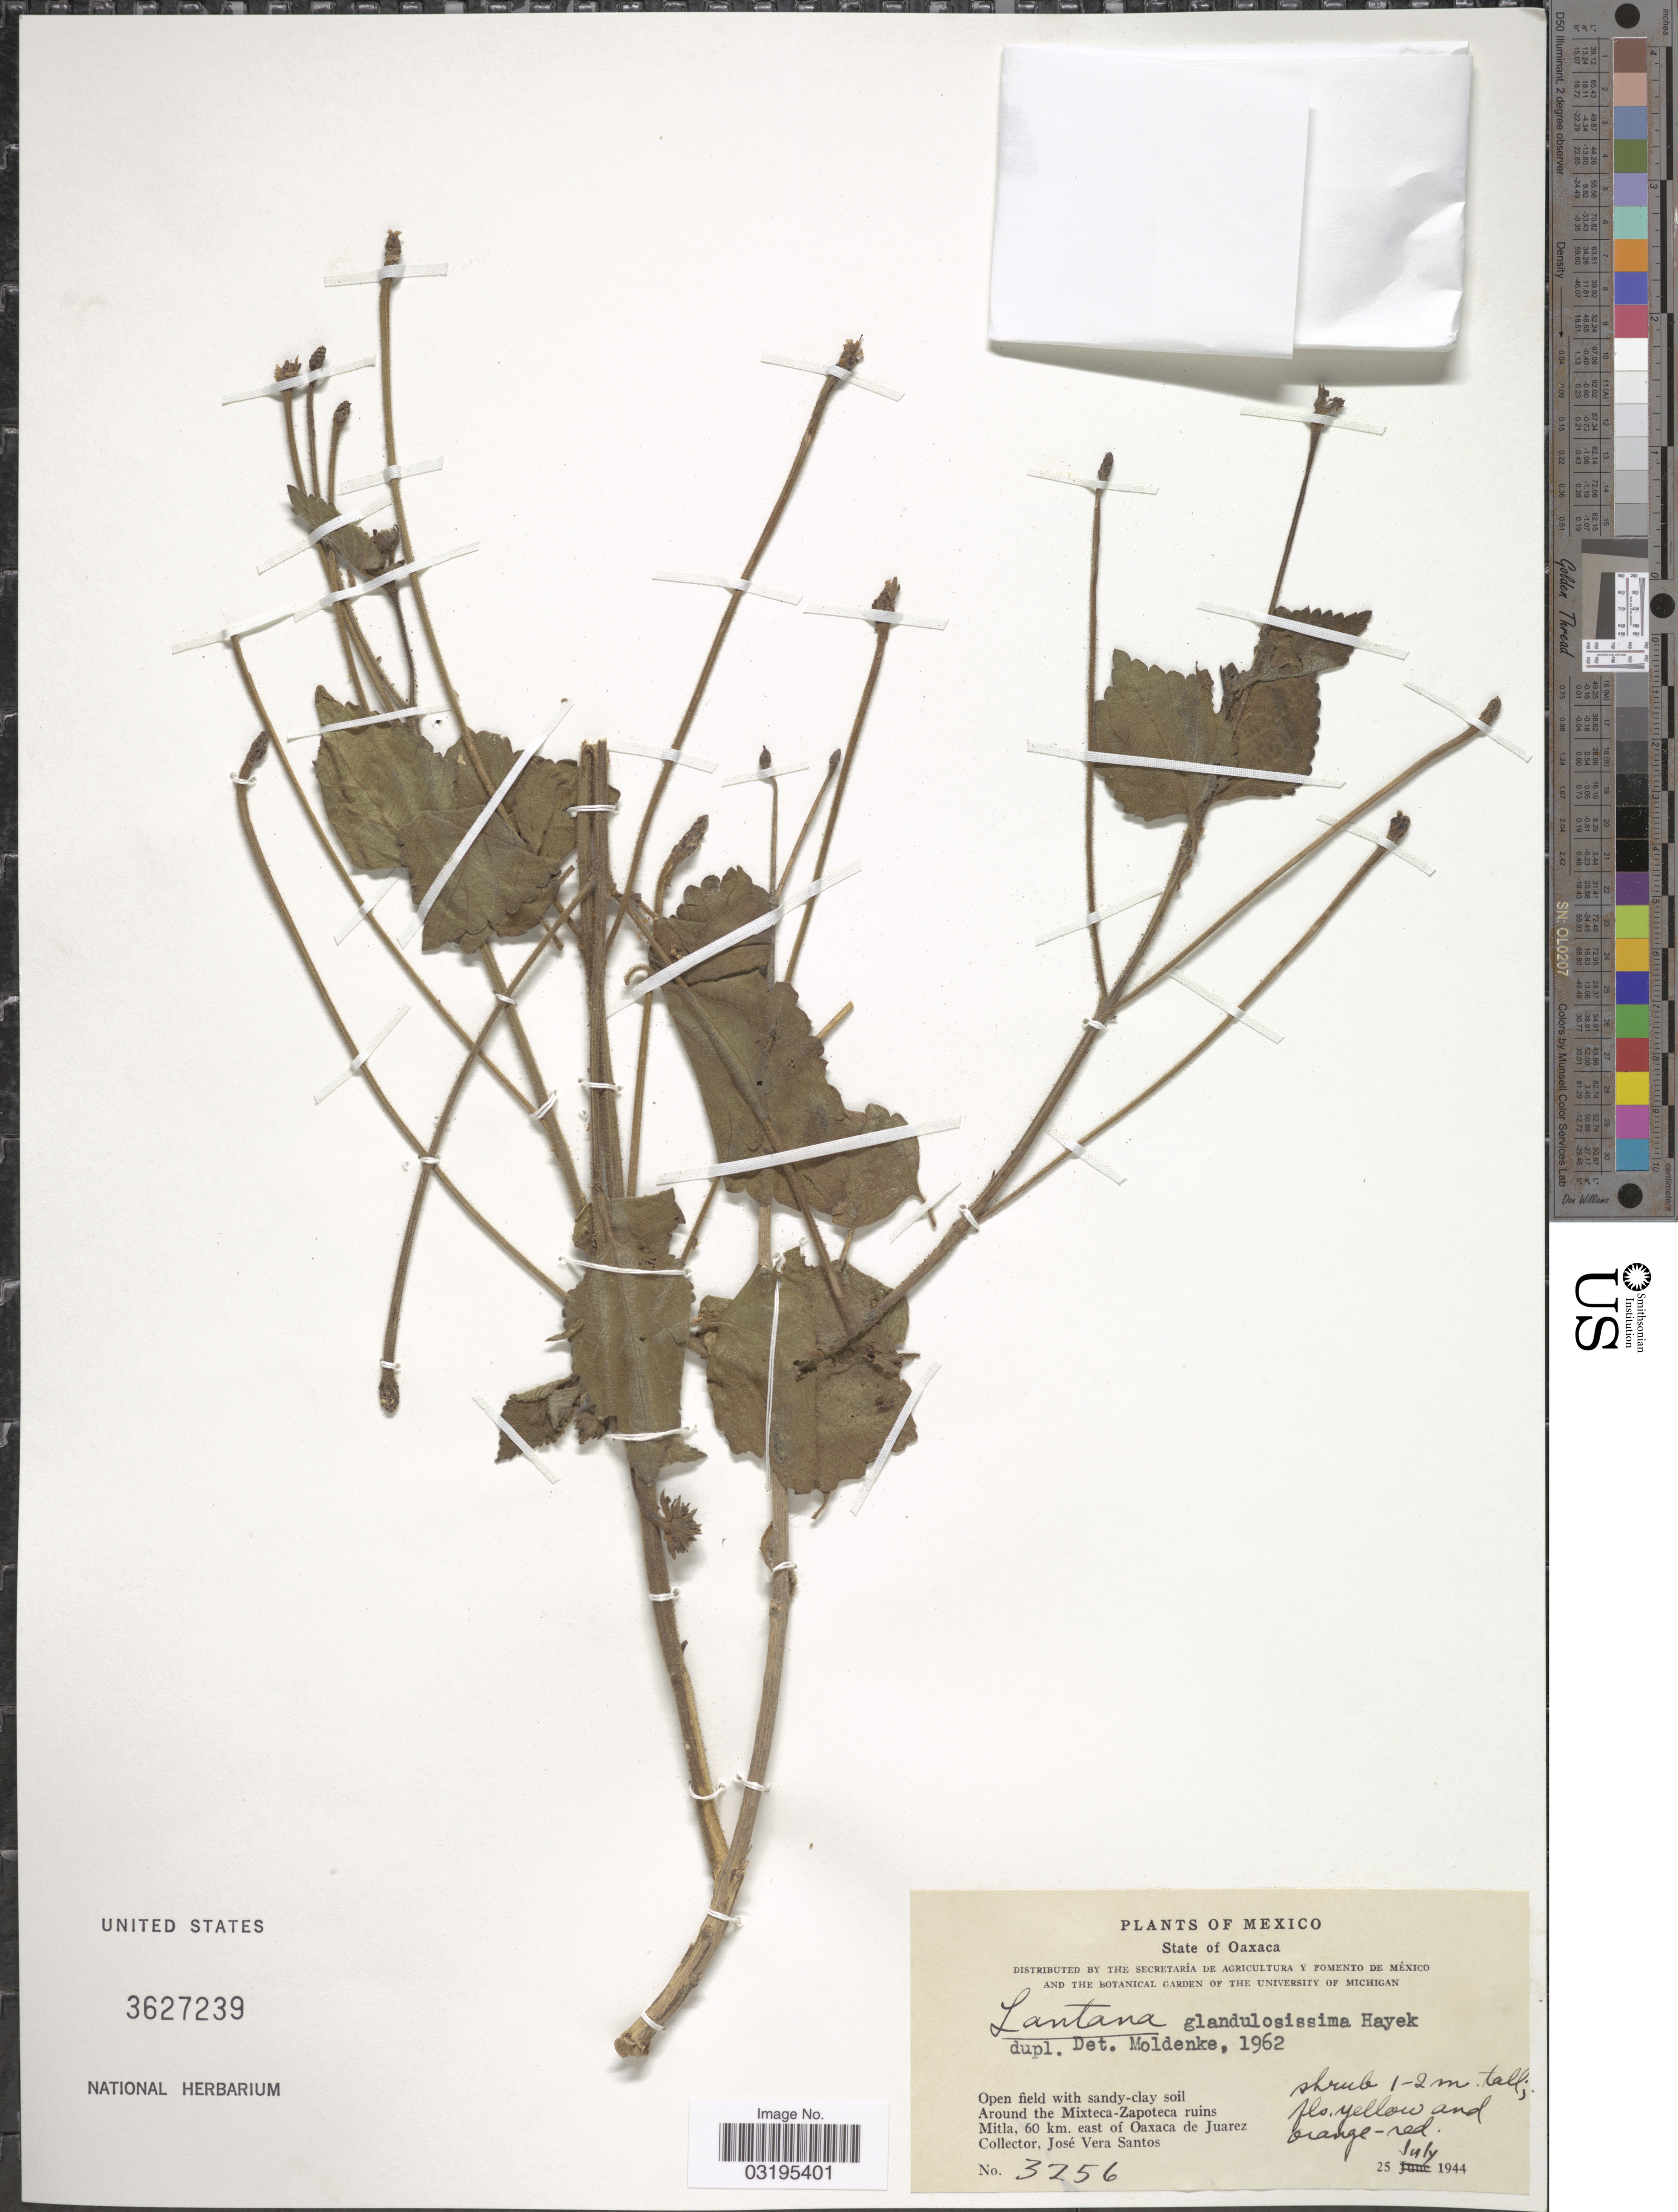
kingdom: Plantae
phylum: Tracheophyta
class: Magnoliopsida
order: Lamiales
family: Verbenaceae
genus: Lantana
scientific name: Lantana glandulosissima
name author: Hayek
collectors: J. V. Santos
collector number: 3256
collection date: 1944-07-25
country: Mexico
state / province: Oaxaca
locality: Around the Mixteca-Zapoteca ruins Mitla, 60 km. east of Oaxaca de Juarez.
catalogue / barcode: US 3627239